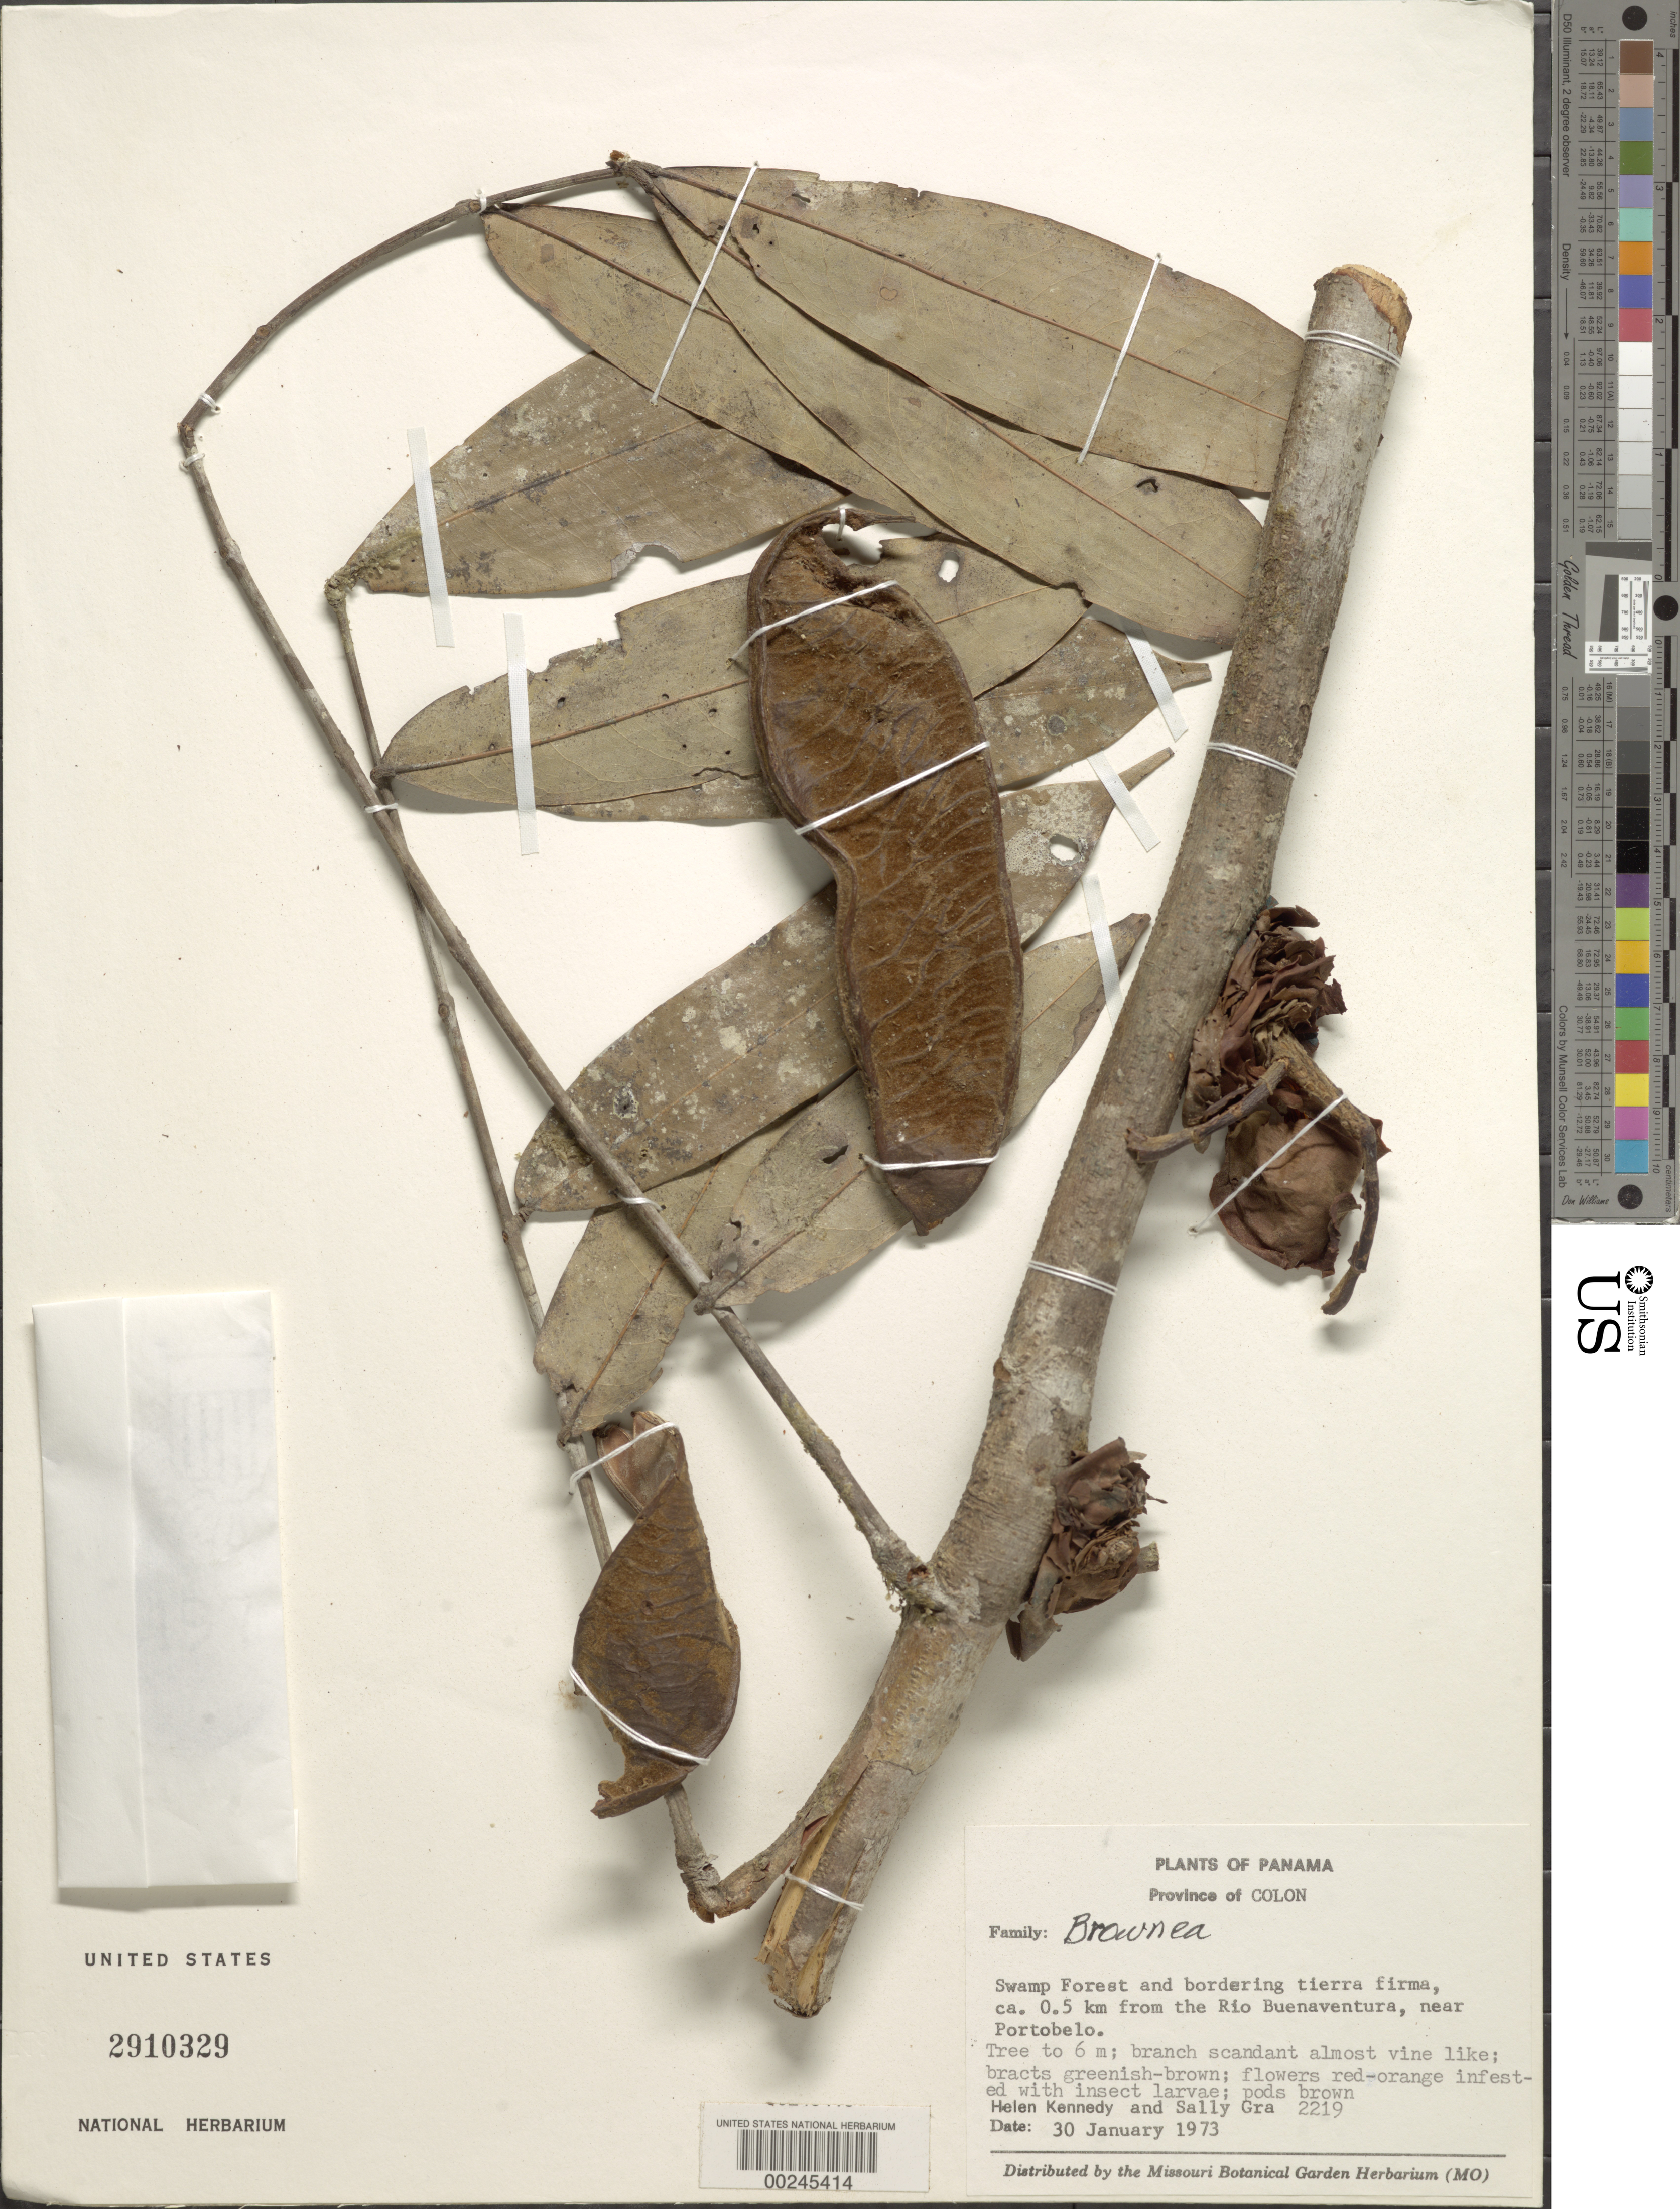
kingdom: Plantae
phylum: Tracheophyta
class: Magnoliopsida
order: Fabales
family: Fabaceae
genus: Brownea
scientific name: Brownea sp.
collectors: H. Kennedy & S. Gra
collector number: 2219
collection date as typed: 30 Jan 1973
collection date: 1973-01-30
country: Panama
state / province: Colón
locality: Ca 0.5 km from the Rio Buena Ventura, near Portobelo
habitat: Swamp forest and bordering terra firma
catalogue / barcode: US 2910329